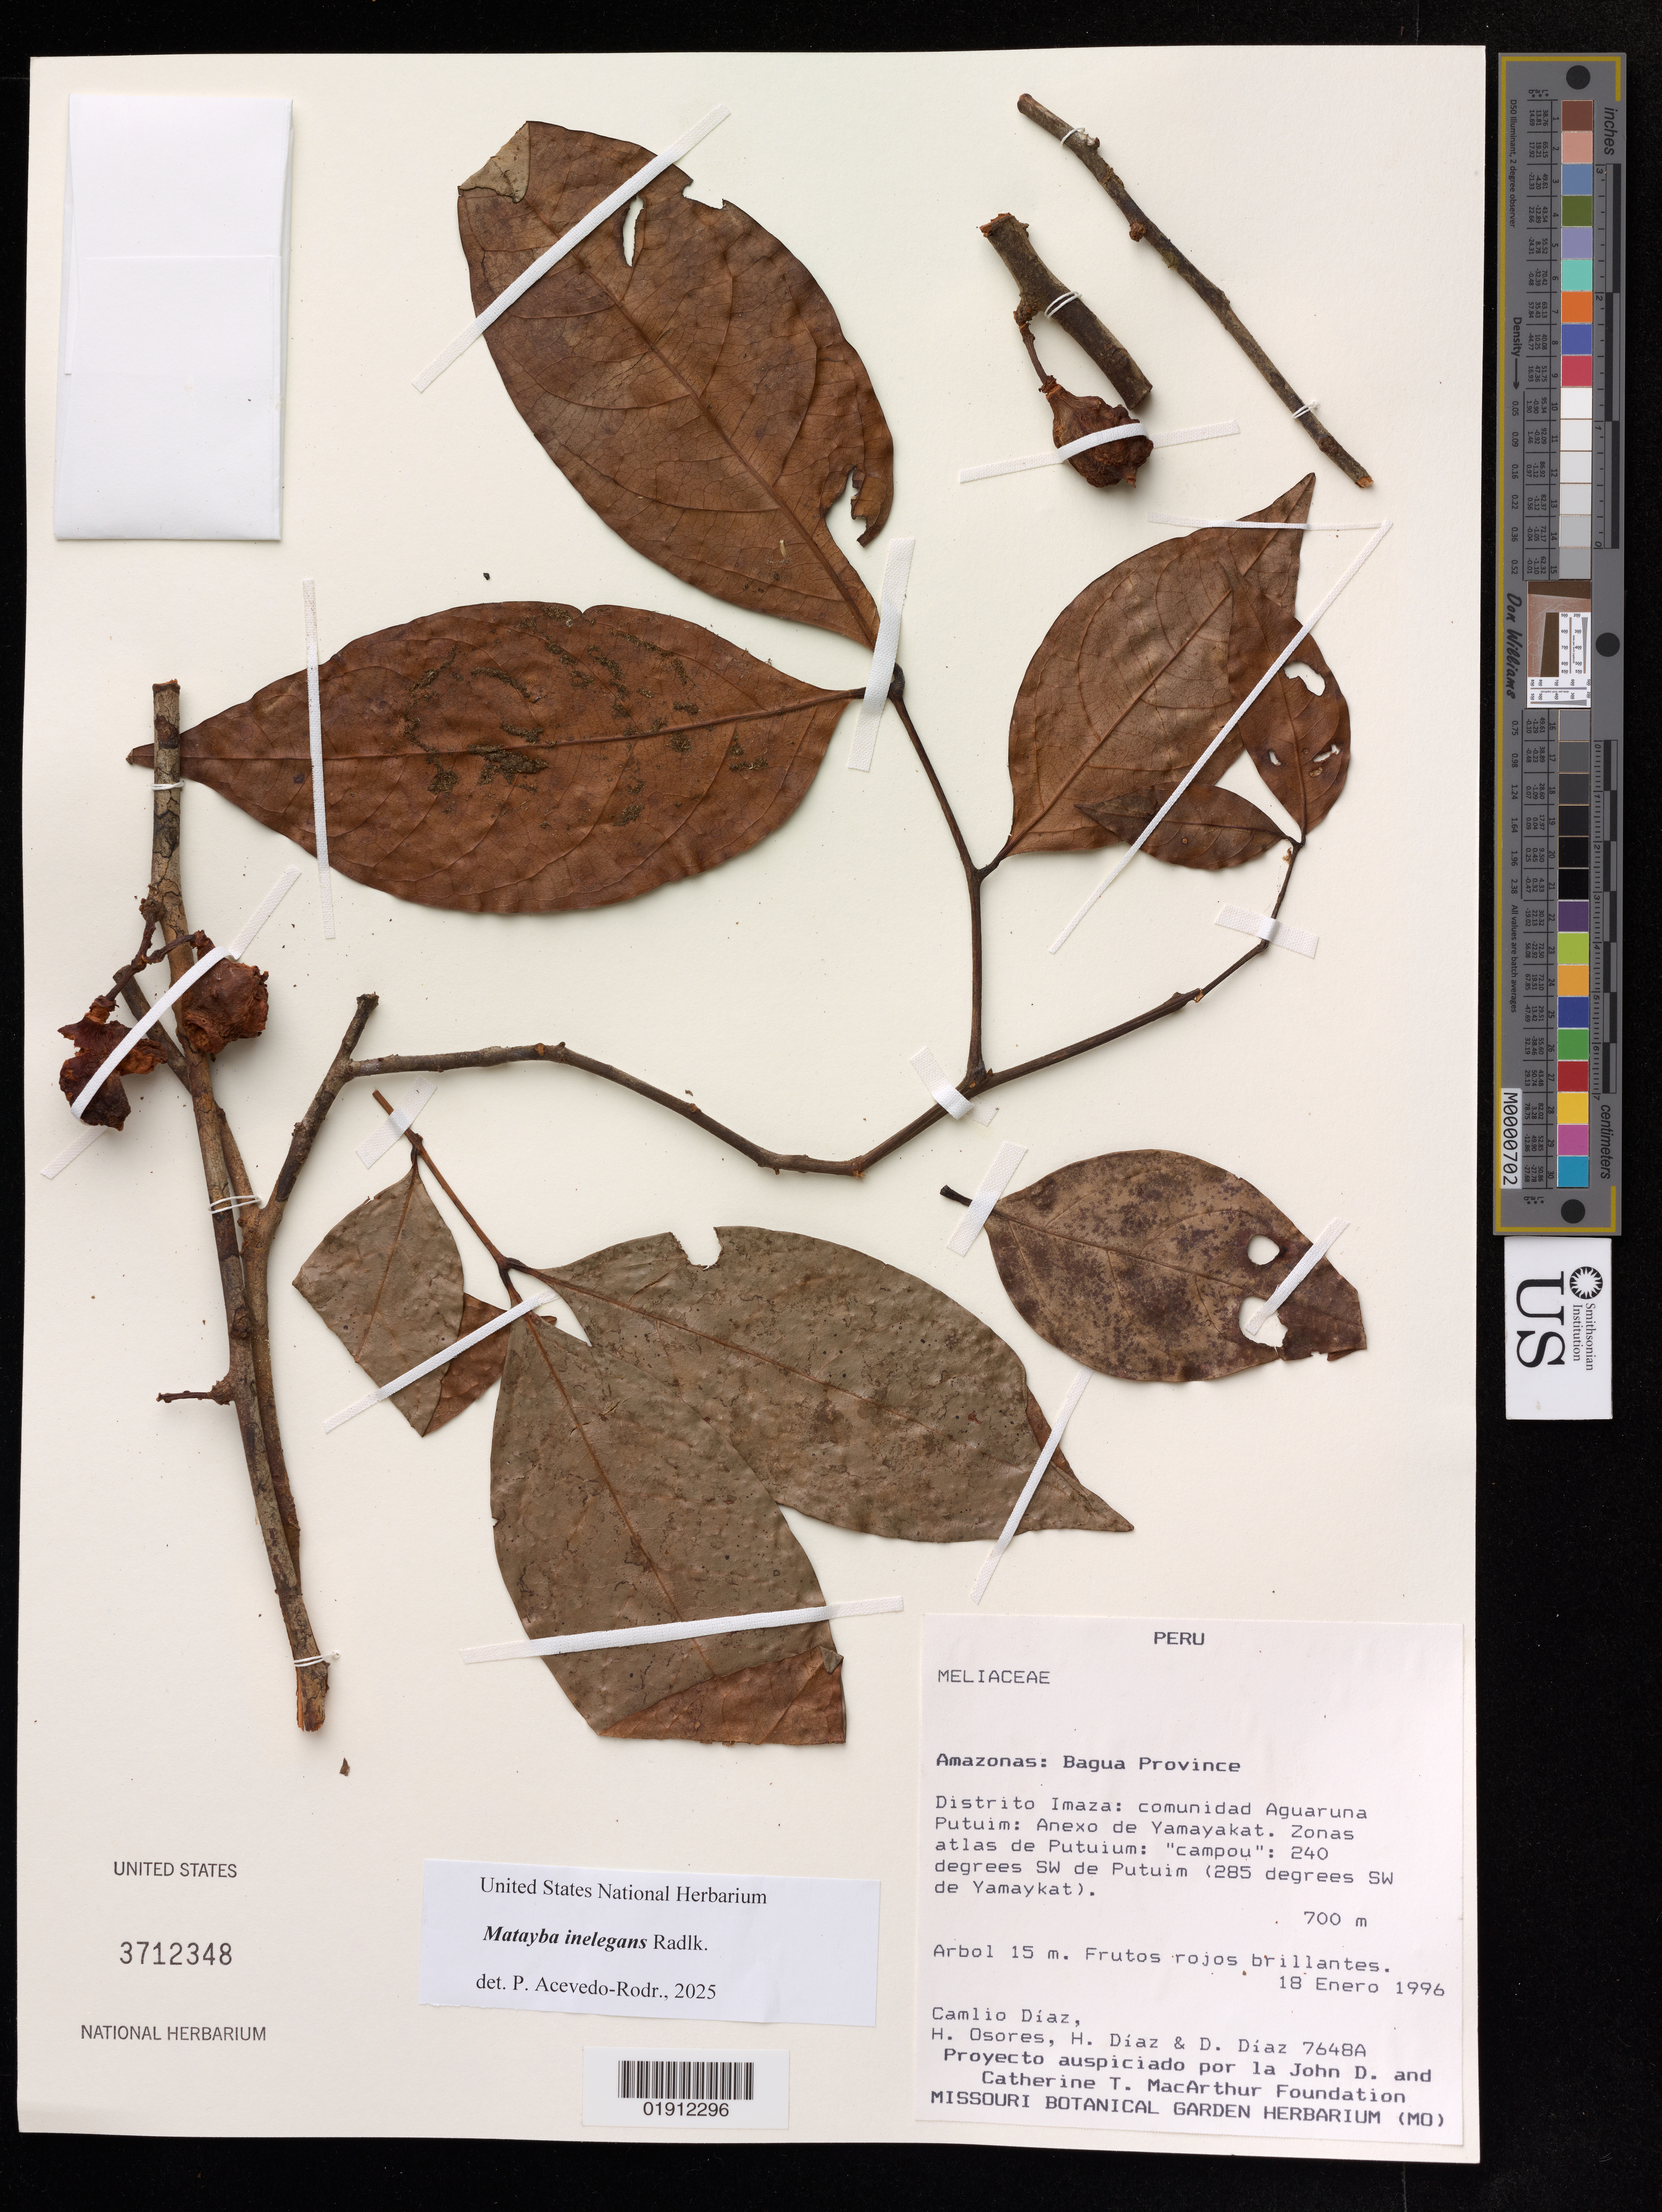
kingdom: Plantae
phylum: Tracheophyta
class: Magnoliopsida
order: Sapindales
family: Sapindaceae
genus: Matayba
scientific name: Matayba inelegans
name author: Radlk.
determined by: Acevedo-Rodriguez, P., (US), Smithsonian Institution - National Museum of Natural History (UNITED STATES)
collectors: C. Díaz, H. Osores, H. Díaz & D. Díaz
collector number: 7648A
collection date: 1996-01-18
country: Peru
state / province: Amazonas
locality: Bagua Province, Distrito Imaza; comunidad Aguaruna Putuim; Anexo de Yamayakat. Zonas atlas de Putuim. 240 degrees SW de Putuim (285 degrees SW de Yamaykat)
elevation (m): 700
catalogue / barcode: US 3712348